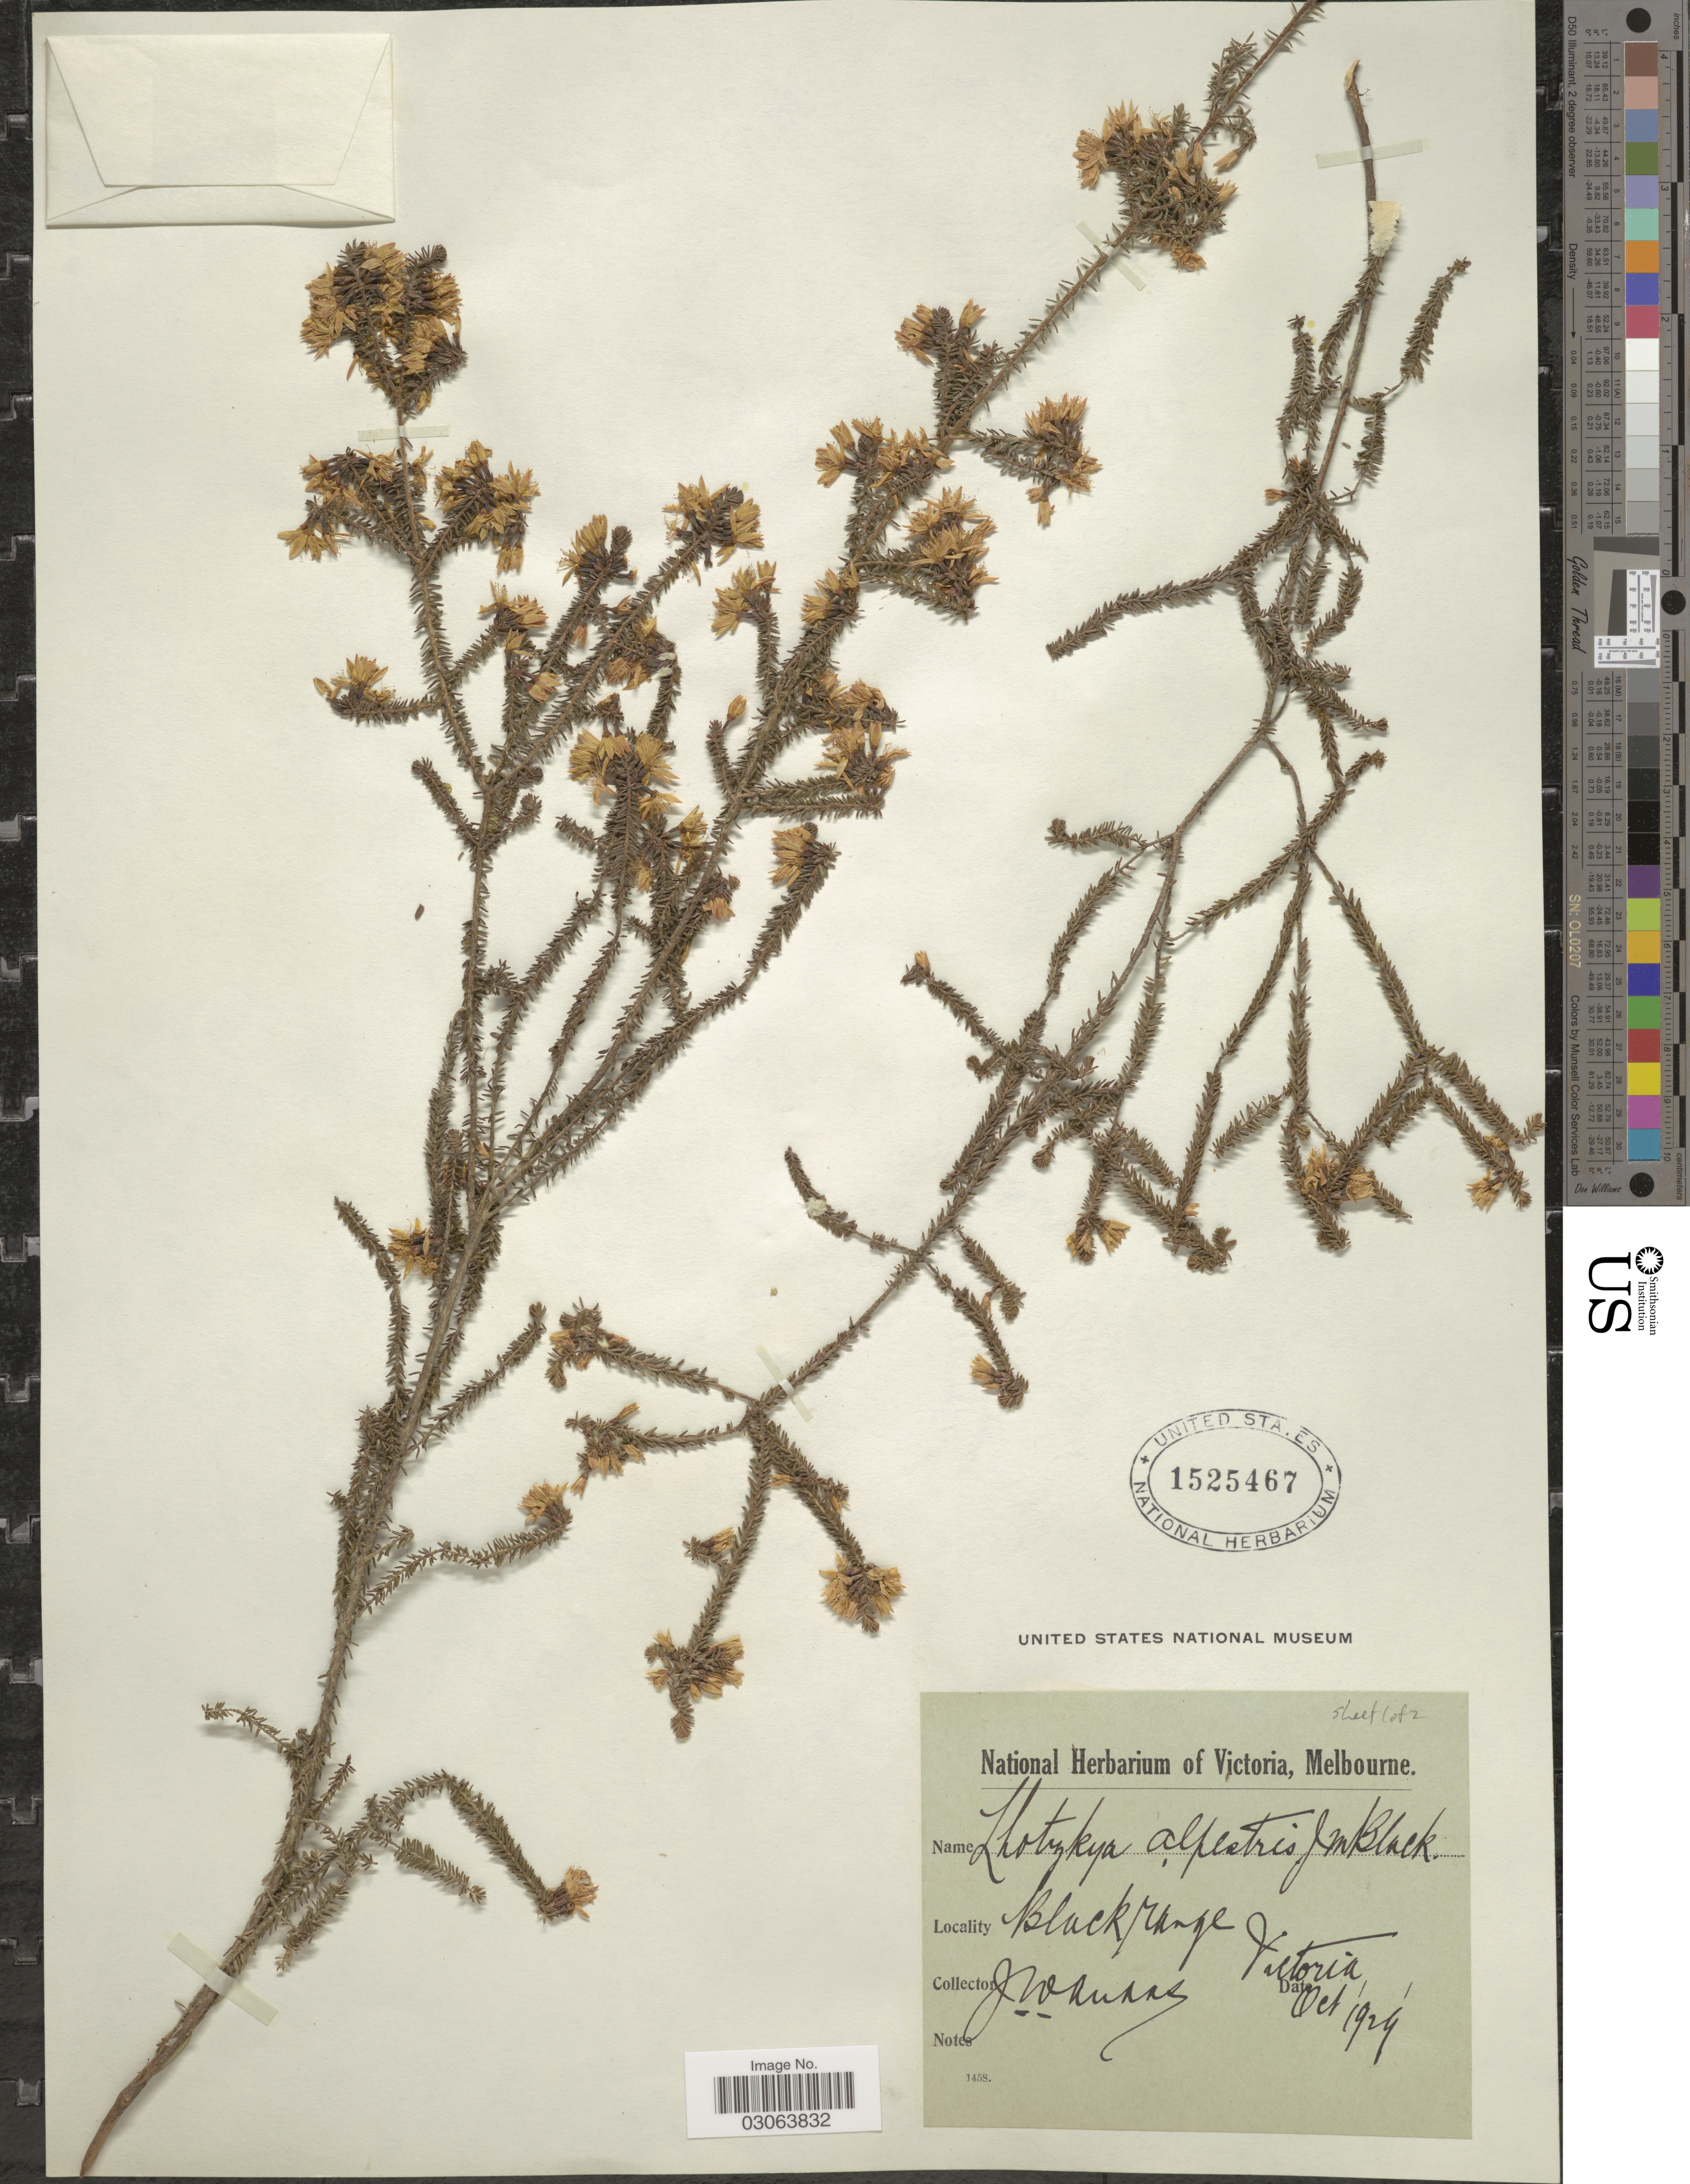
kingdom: Plantae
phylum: Tracheophyta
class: Magnoliopsida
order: Myrtales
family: Myrtaceae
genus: Calytrix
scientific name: Calytrix alpestris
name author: Court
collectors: J. Audas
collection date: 1929-10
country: Australia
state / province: Victoria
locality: Black range, Victoria.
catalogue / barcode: US 1525467